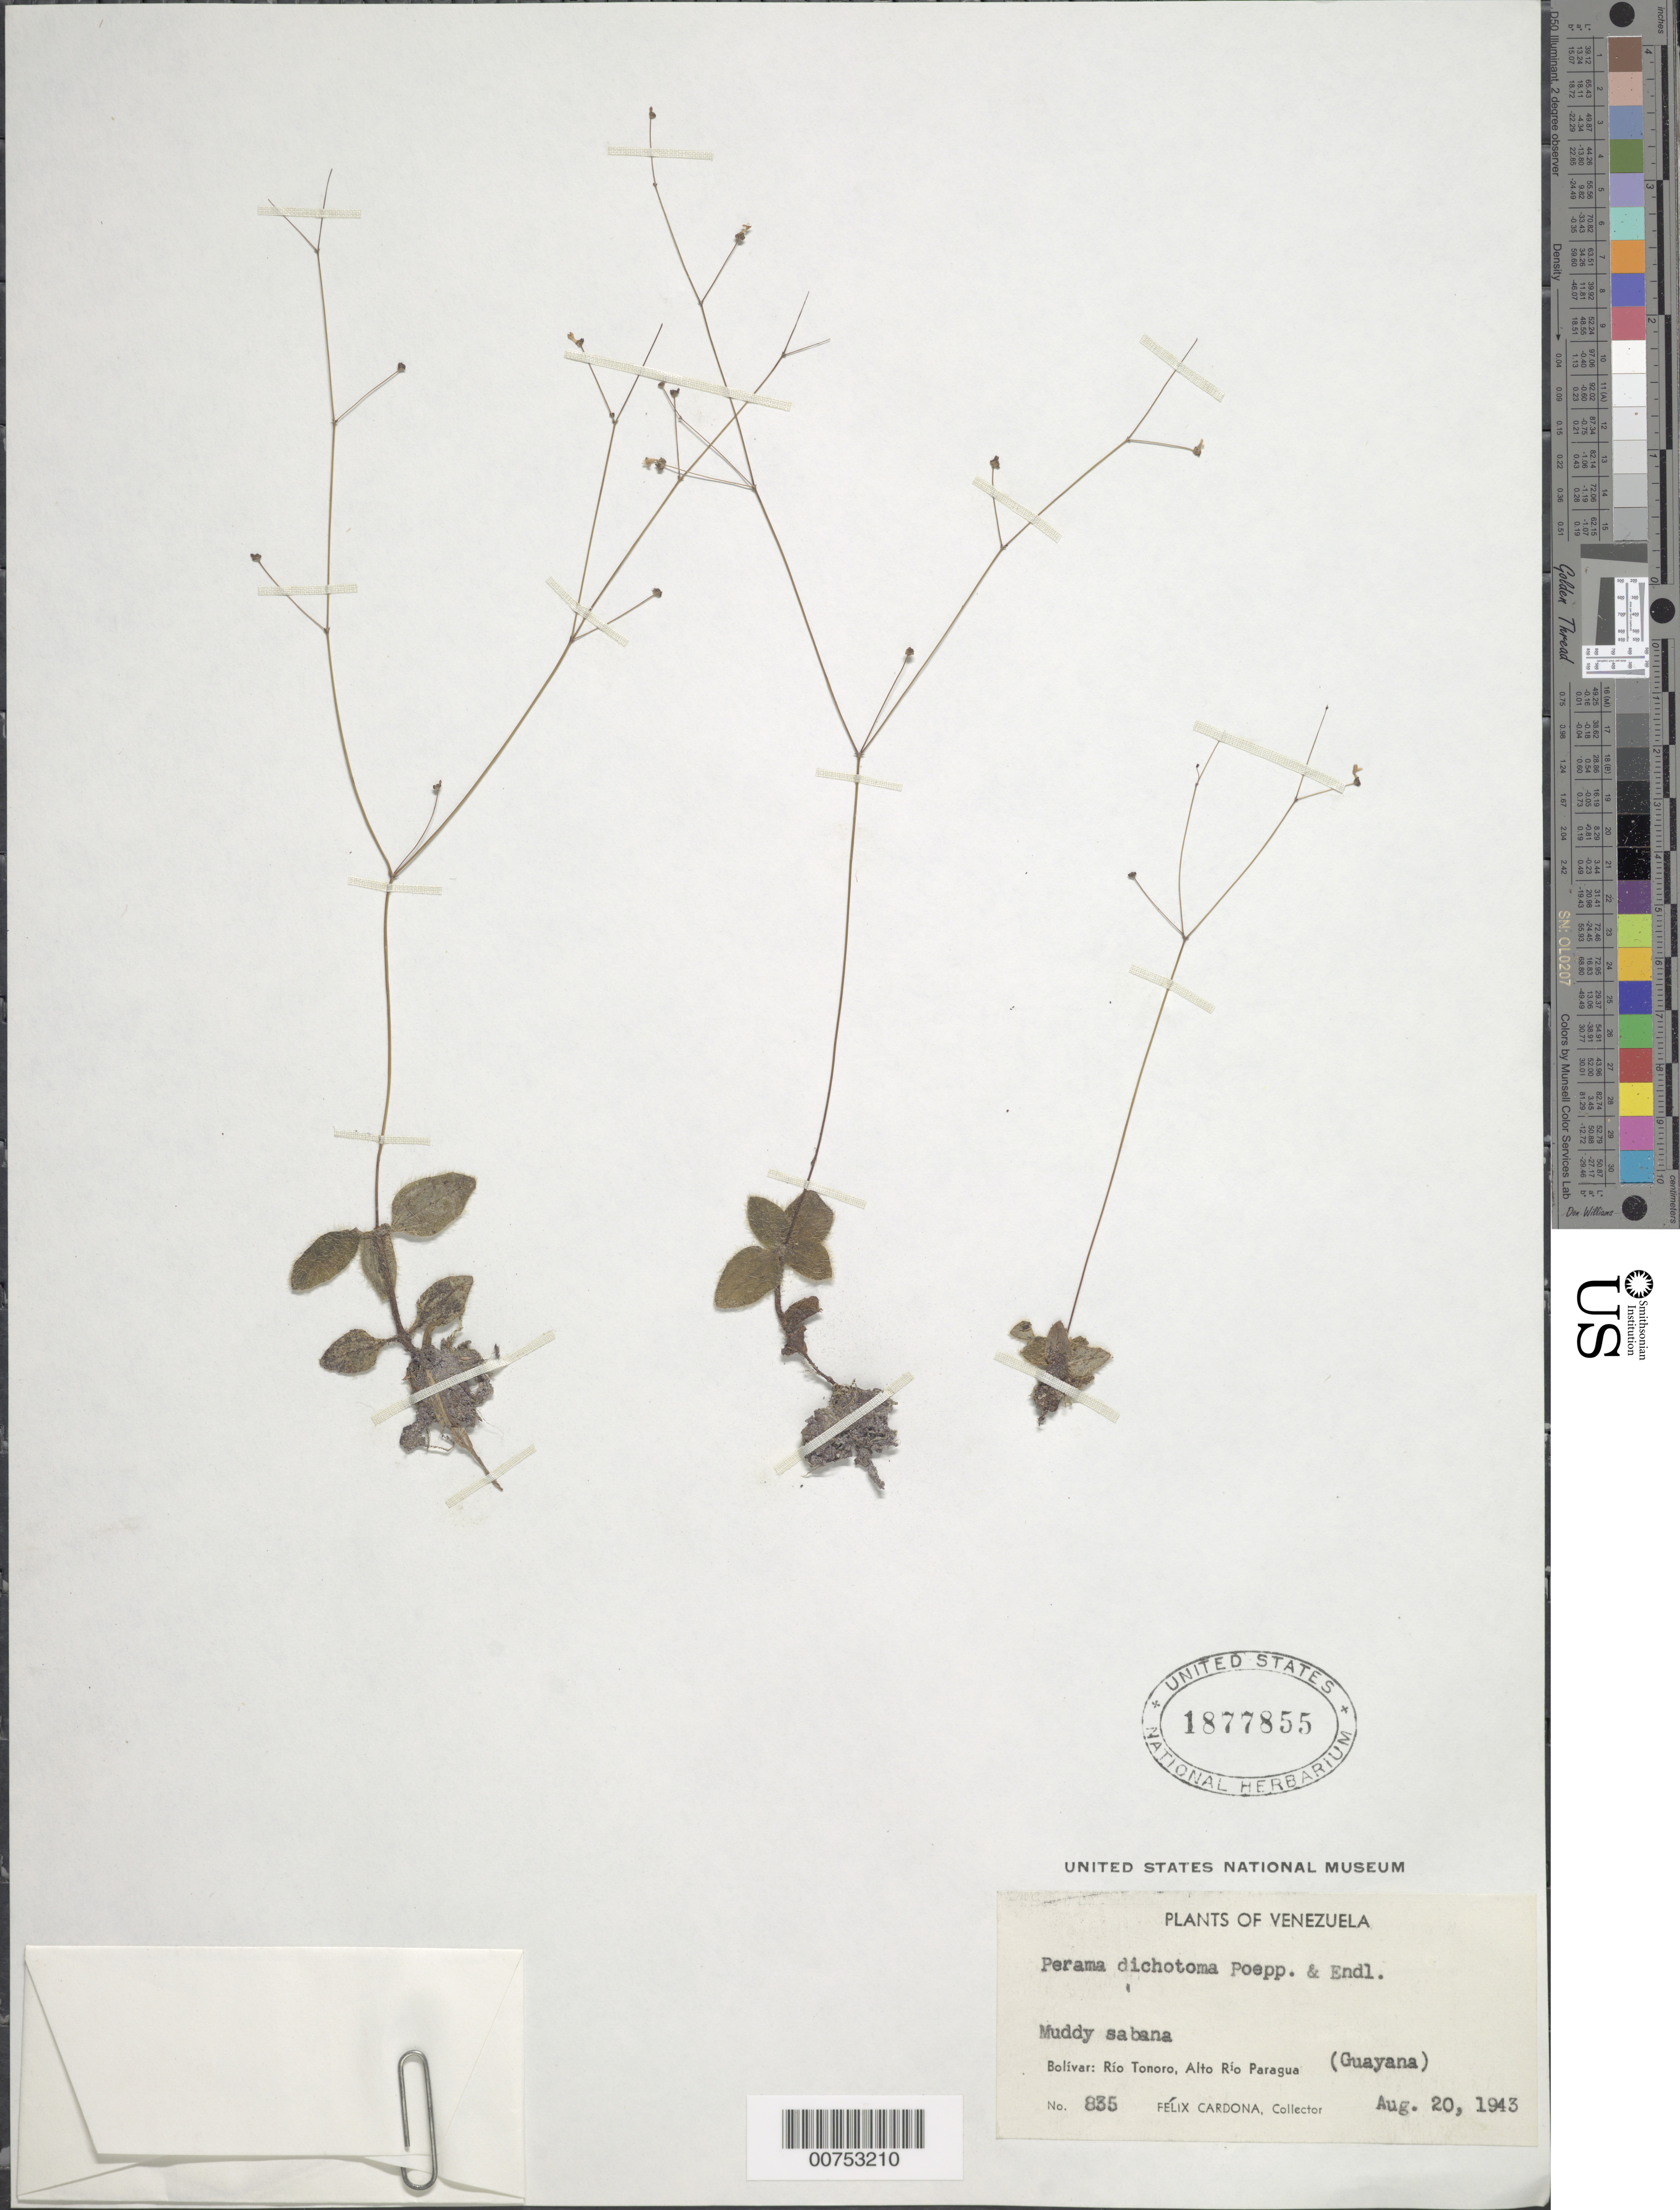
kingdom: Plantae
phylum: Tracheophyta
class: Magnoliopsida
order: Gentianales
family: Rubiaceae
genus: Perama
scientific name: Perama dichotoma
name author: Poepp.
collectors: F. Cardona Puig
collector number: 835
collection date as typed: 20-Aug-43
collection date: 1943-08-20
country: Venezuela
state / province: Bolívar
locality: Alto Río Paragua, Río Tonoro (Guayana)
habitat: Muddy savanna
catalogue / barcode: US 1877855